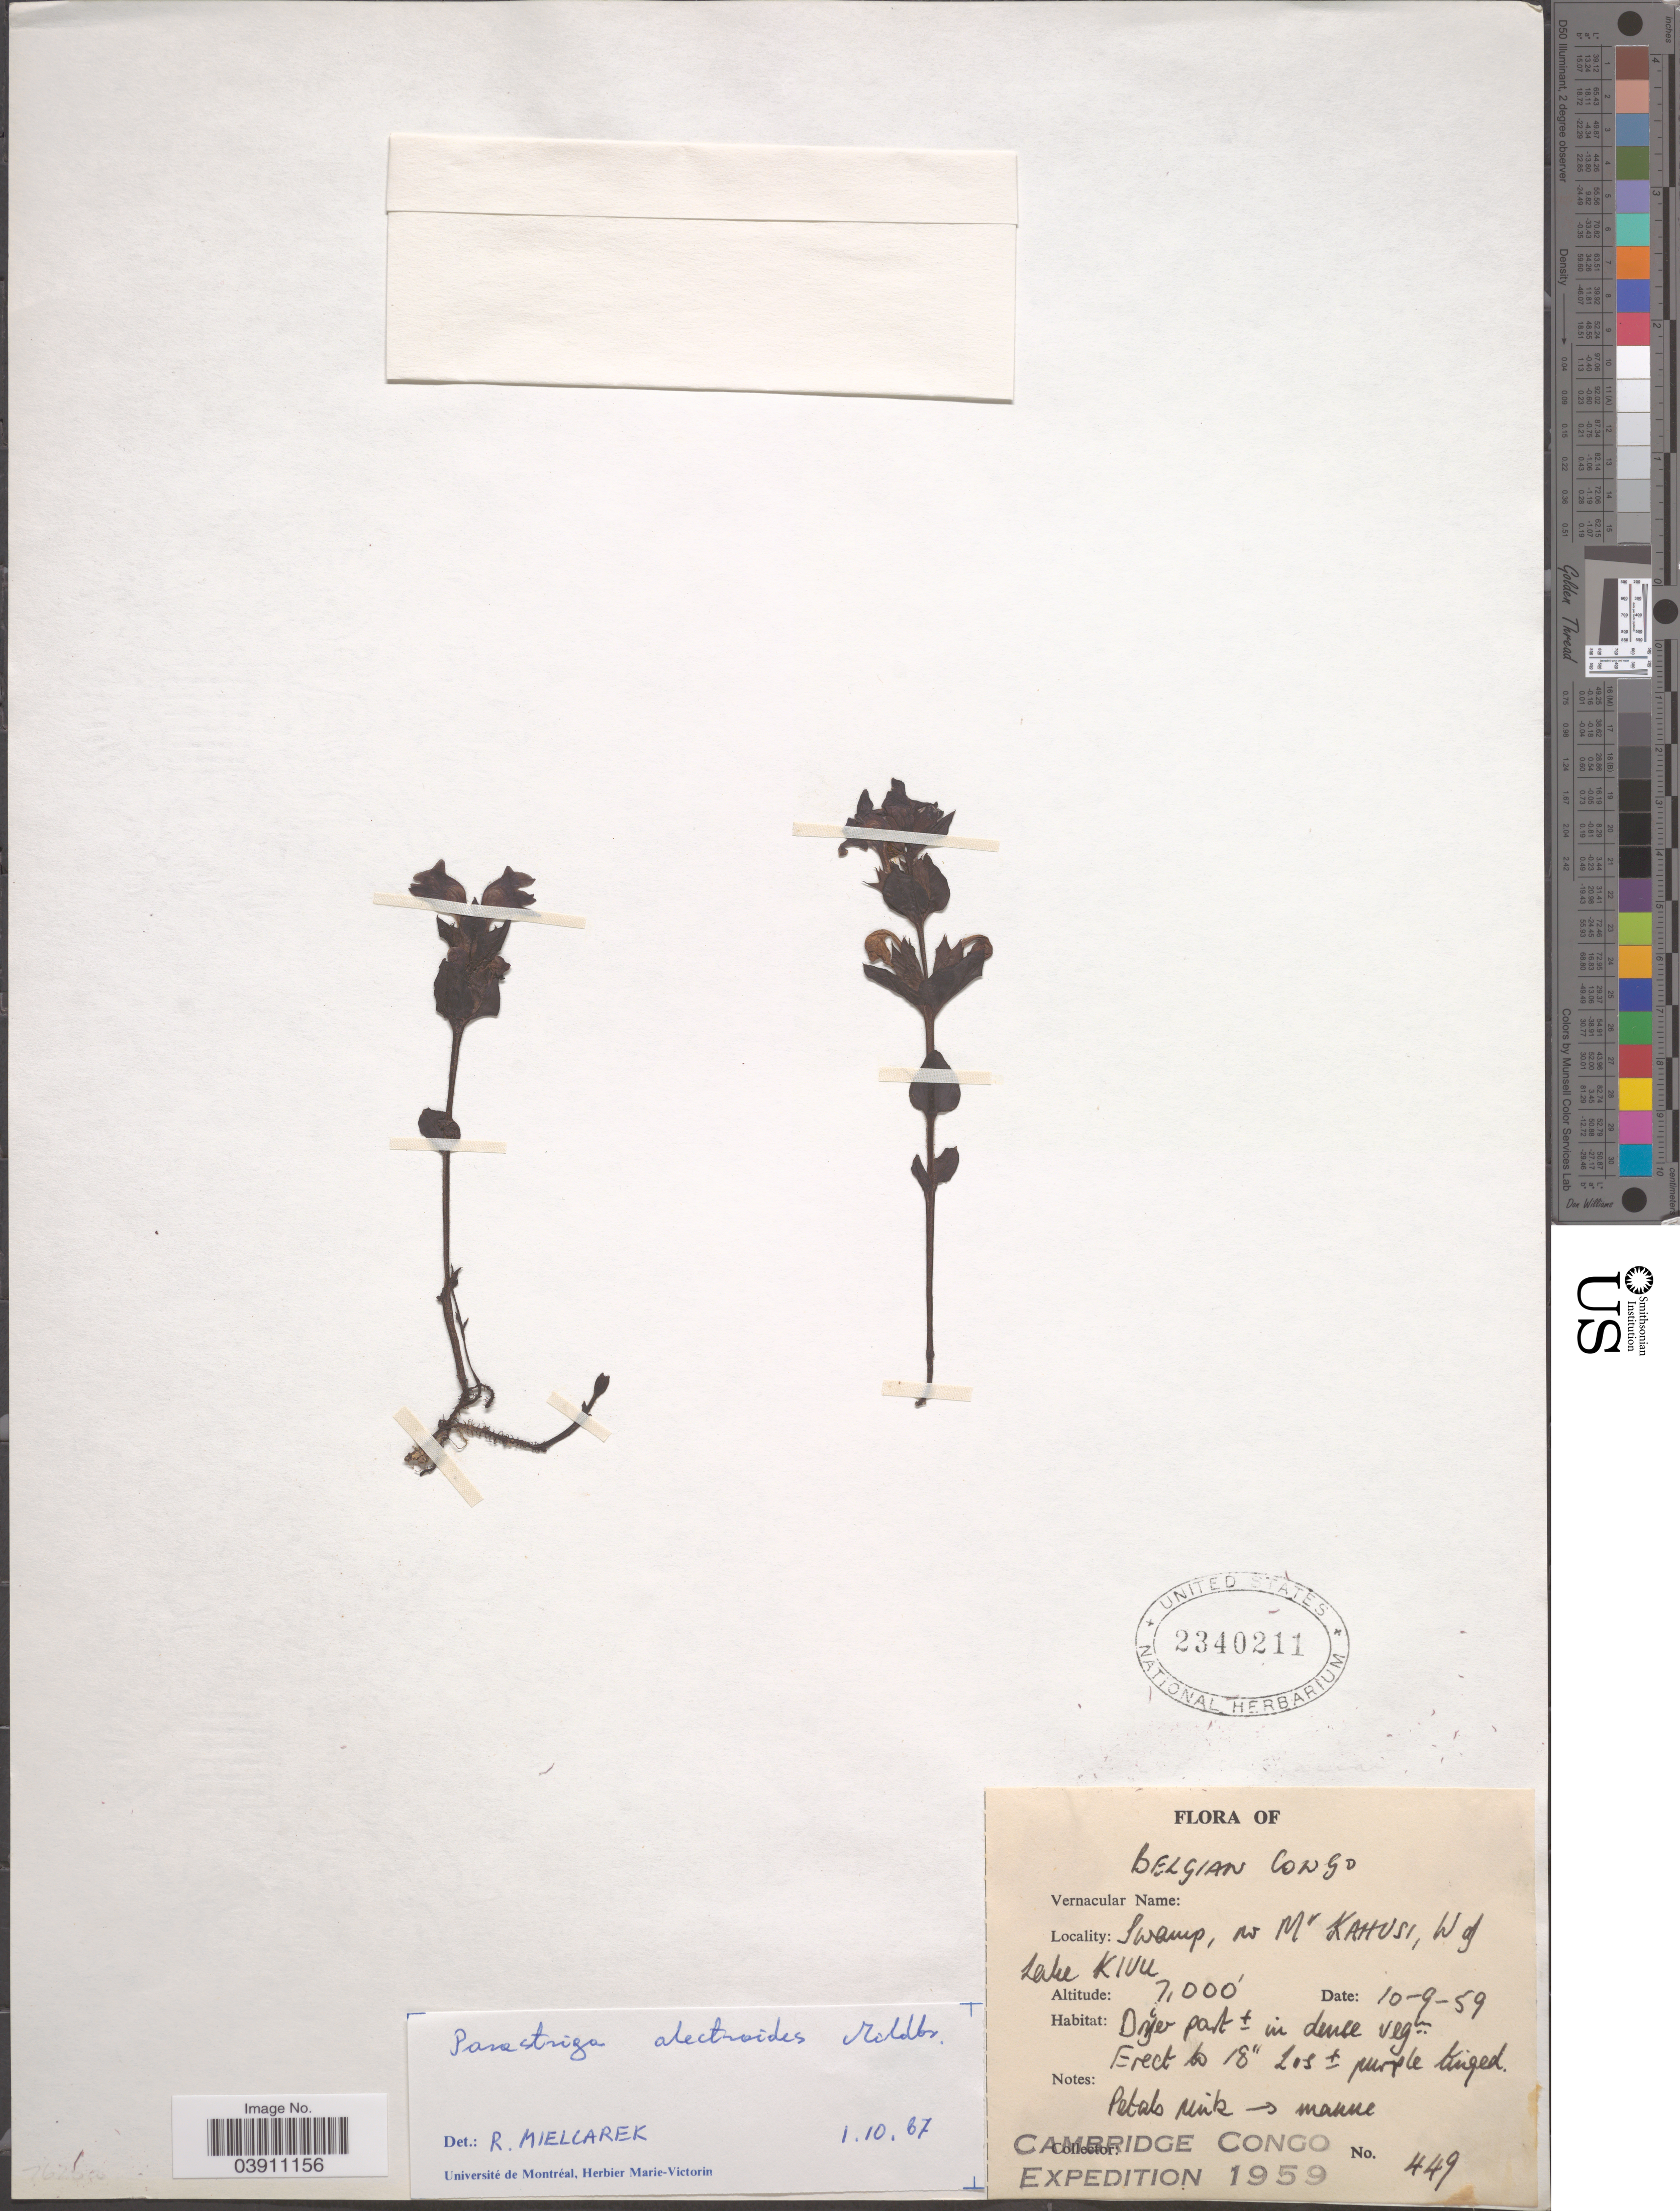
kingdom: Plantae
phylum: Tracheophyta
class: Magnoliopsida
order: Lamiales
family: Orobanchaceae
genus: Parastriga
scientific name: Parastriga alectroides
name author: Mildbr.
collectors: Cambridge Congo Expedition 1959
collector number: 449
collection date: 1959-09-10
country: Congo, Democratic Republic of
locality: Belgian Congo. Swamp, w Mt Kahusi, W of Lake Kivu.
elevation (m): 2134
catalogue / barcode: US 2340211